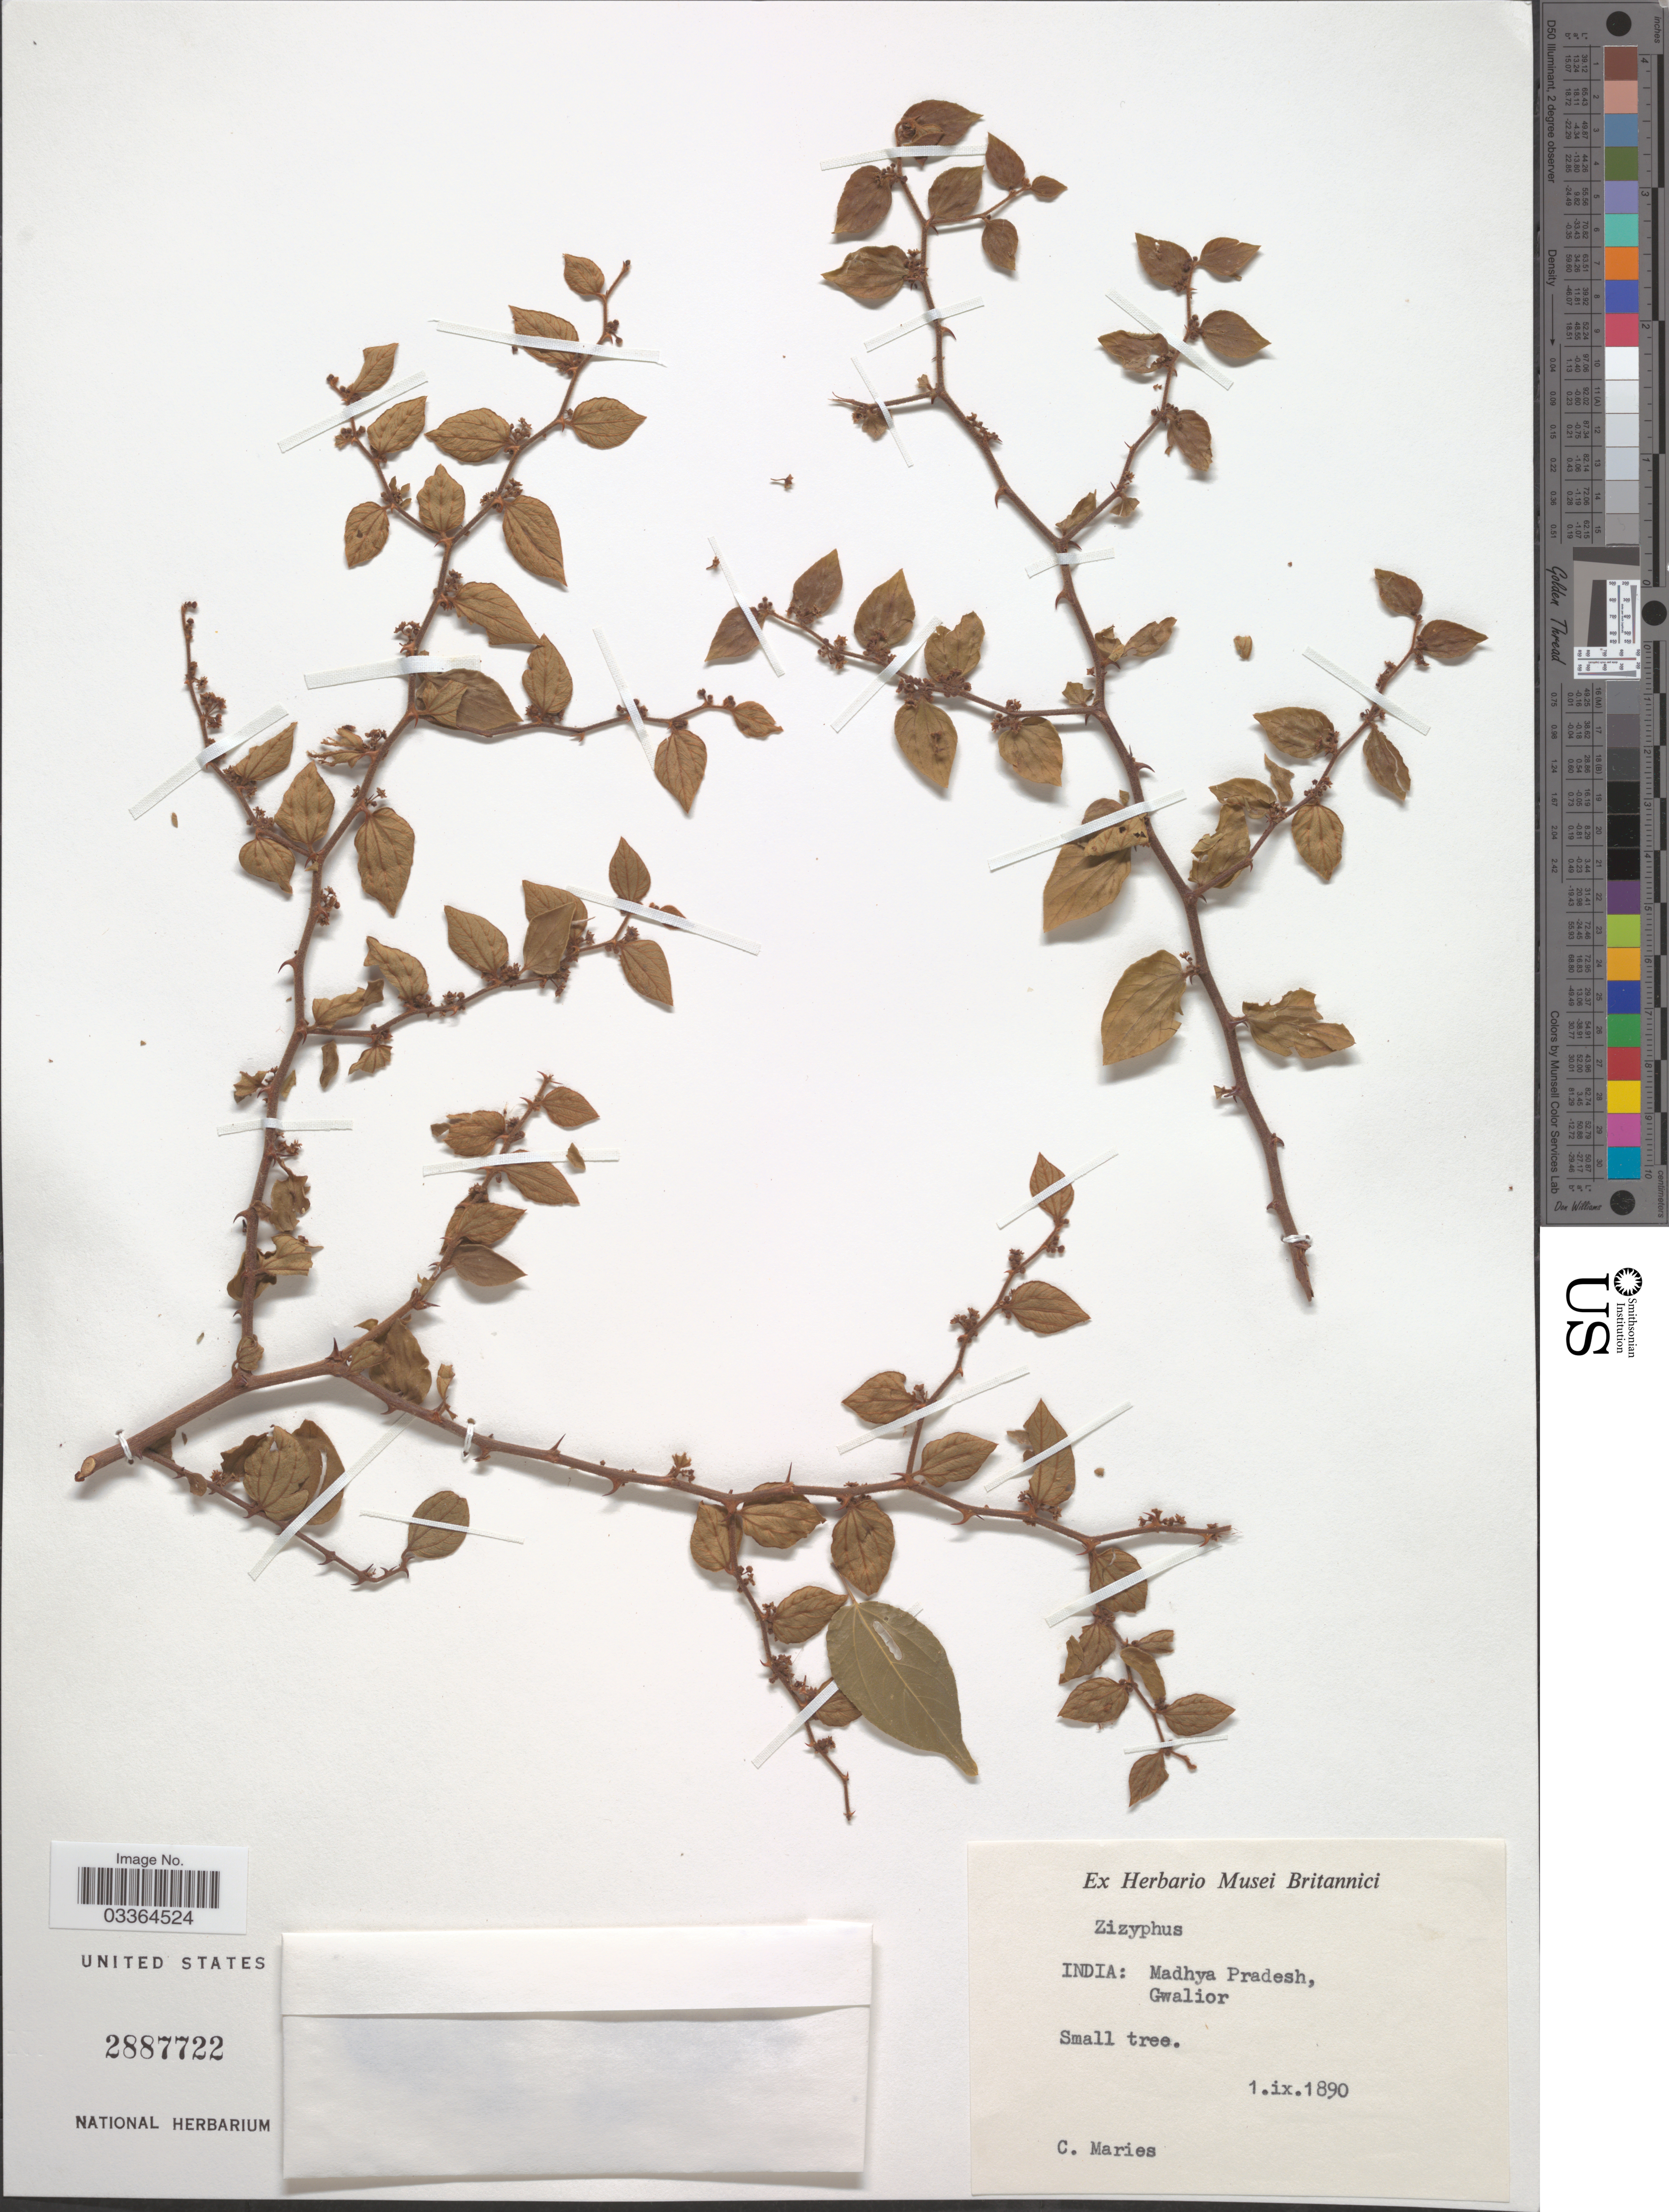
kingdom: Plantae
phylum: Tracheophyta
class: Magnoliopsida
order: Rosales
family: Rhamnaceae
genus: Ziziphus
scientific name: Ziziphus oxyphylla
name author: Edgew.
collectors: C. Maries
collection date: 1890-09-01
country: India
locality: Madhya Pradesh, Gwalior.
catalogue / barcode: US 2887722